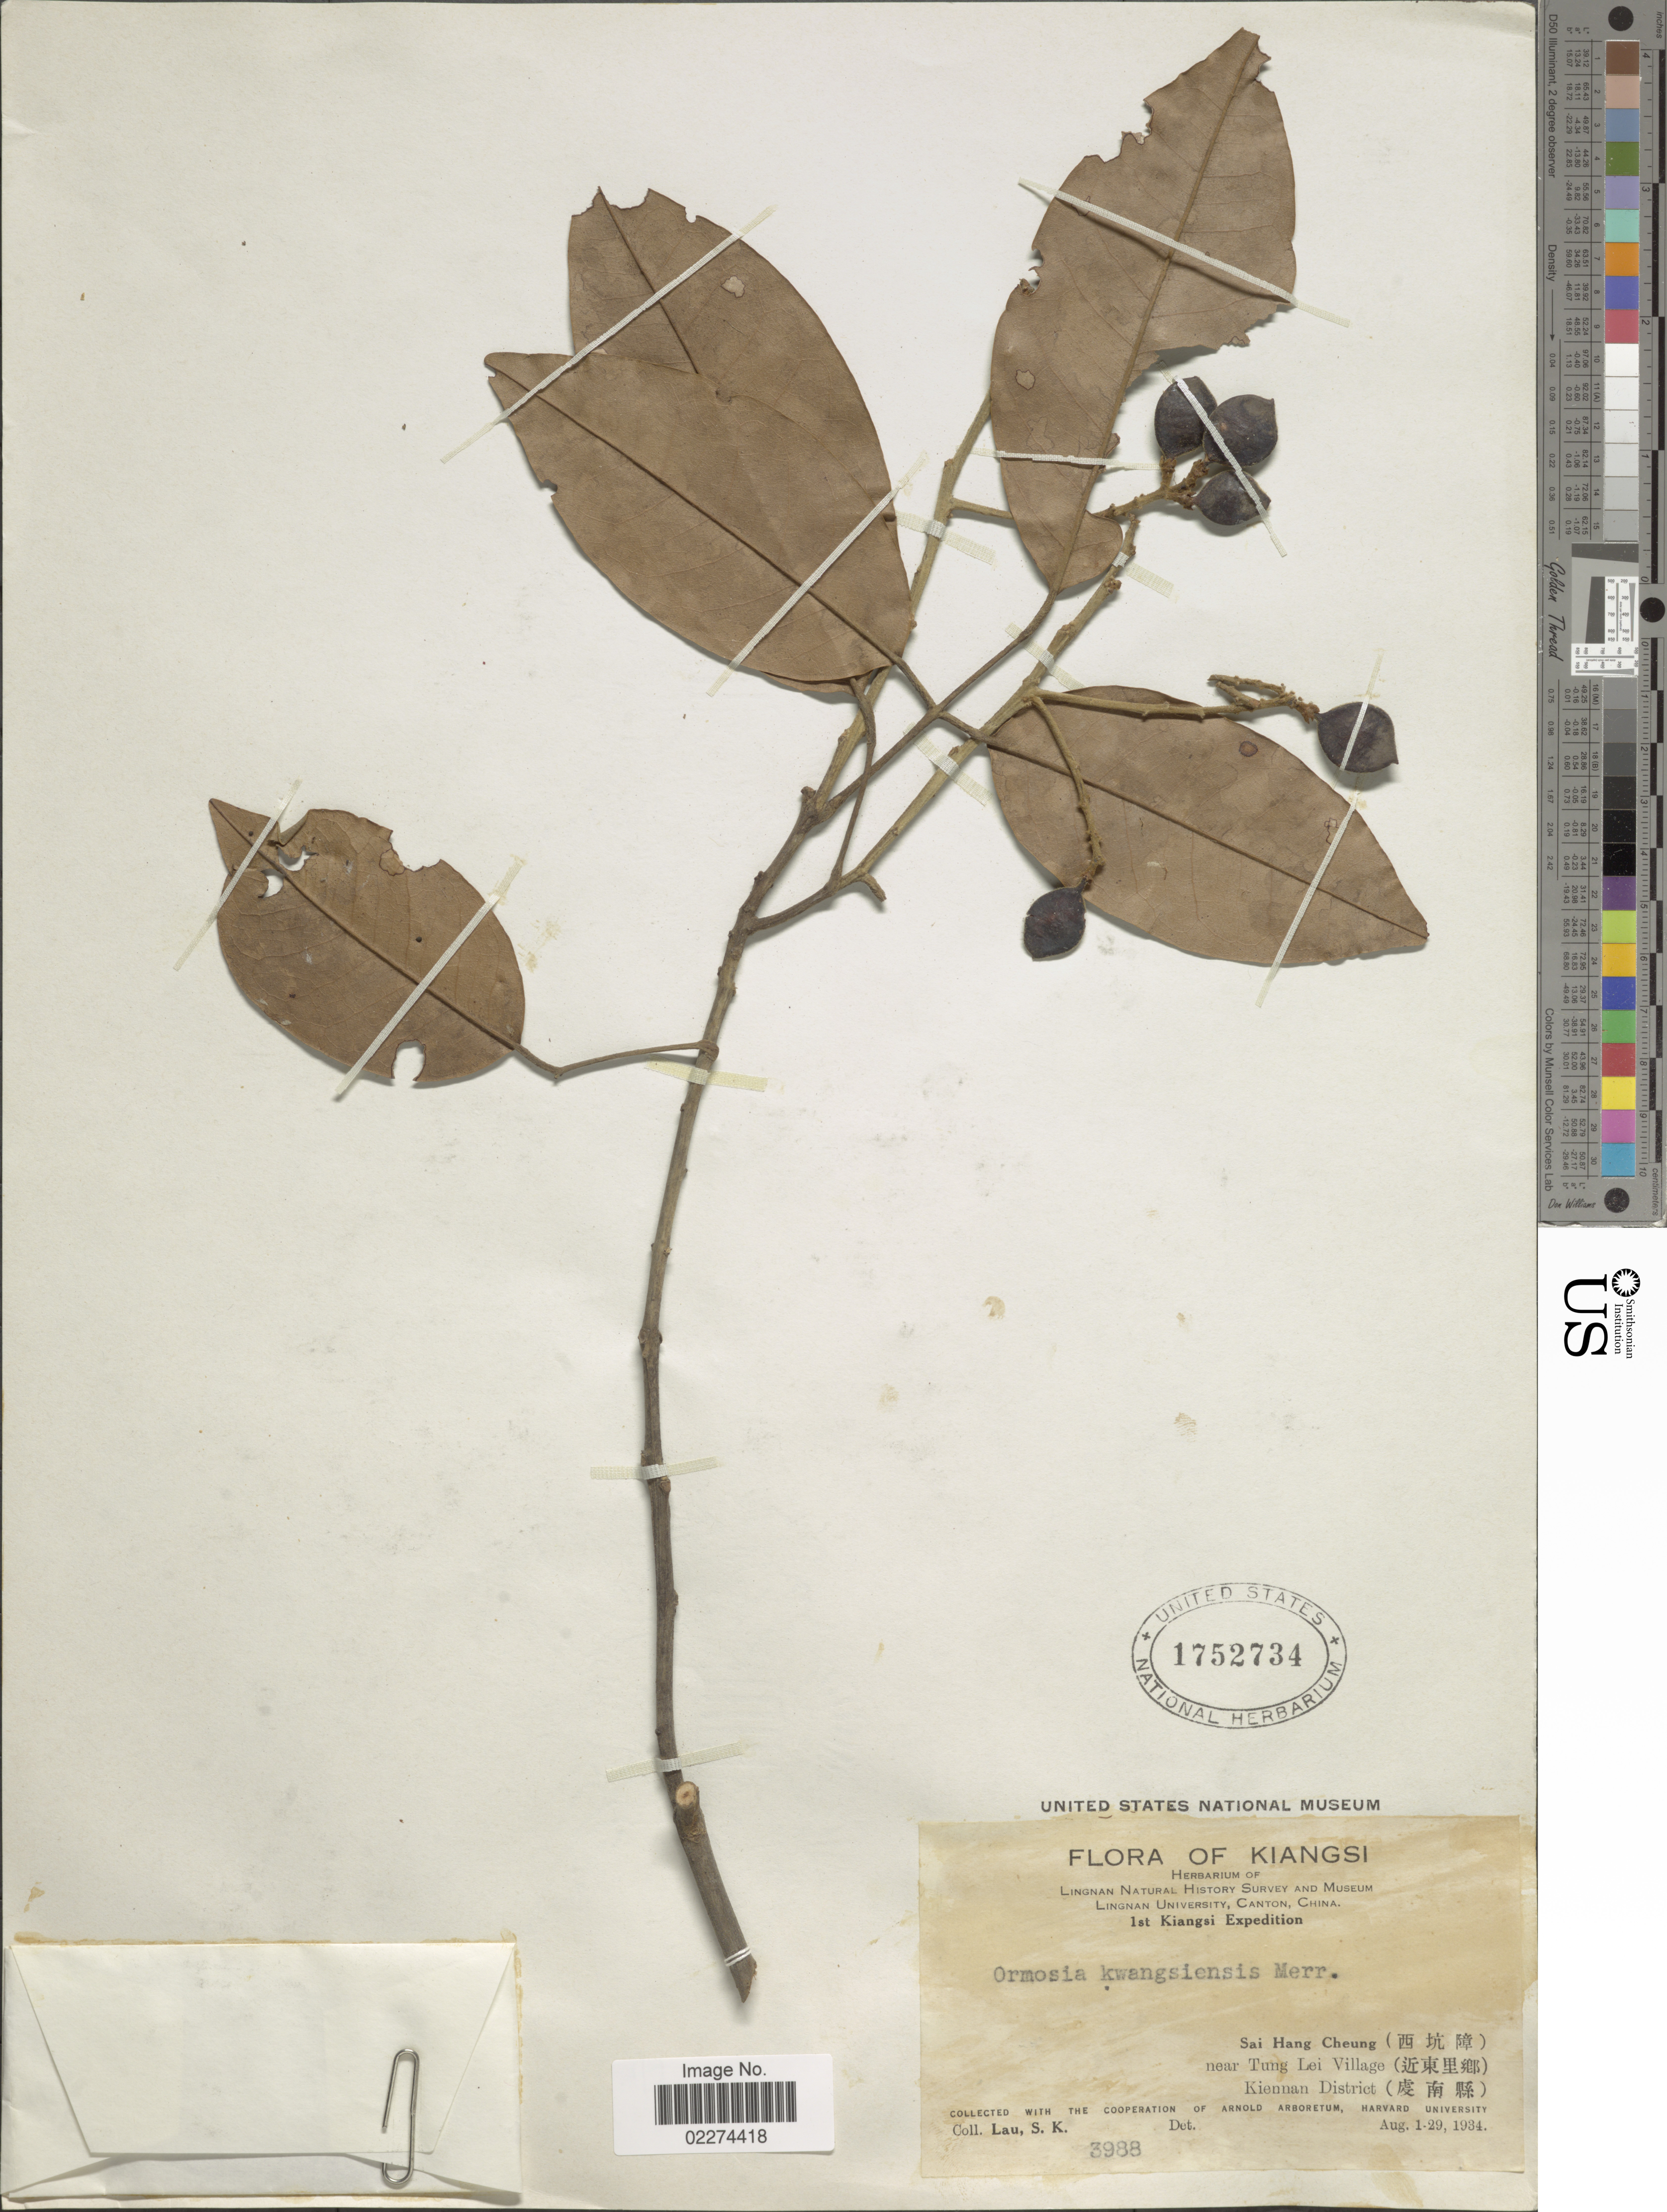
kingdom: Plantae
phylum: Tracheophyta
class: Magnoliopsida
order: Fabales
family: Fabaceae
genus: Ormosia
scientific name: Ormosia kwangsiensis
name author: L. Chen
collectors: S. K. Lau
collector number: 3988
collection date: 1934-08-01/1934-08-29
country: China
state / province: Jiangxi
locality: Kiangsi, Sai Hang Cheung), near Tung Lei Village, Kiennan District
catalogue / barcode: US 1752734